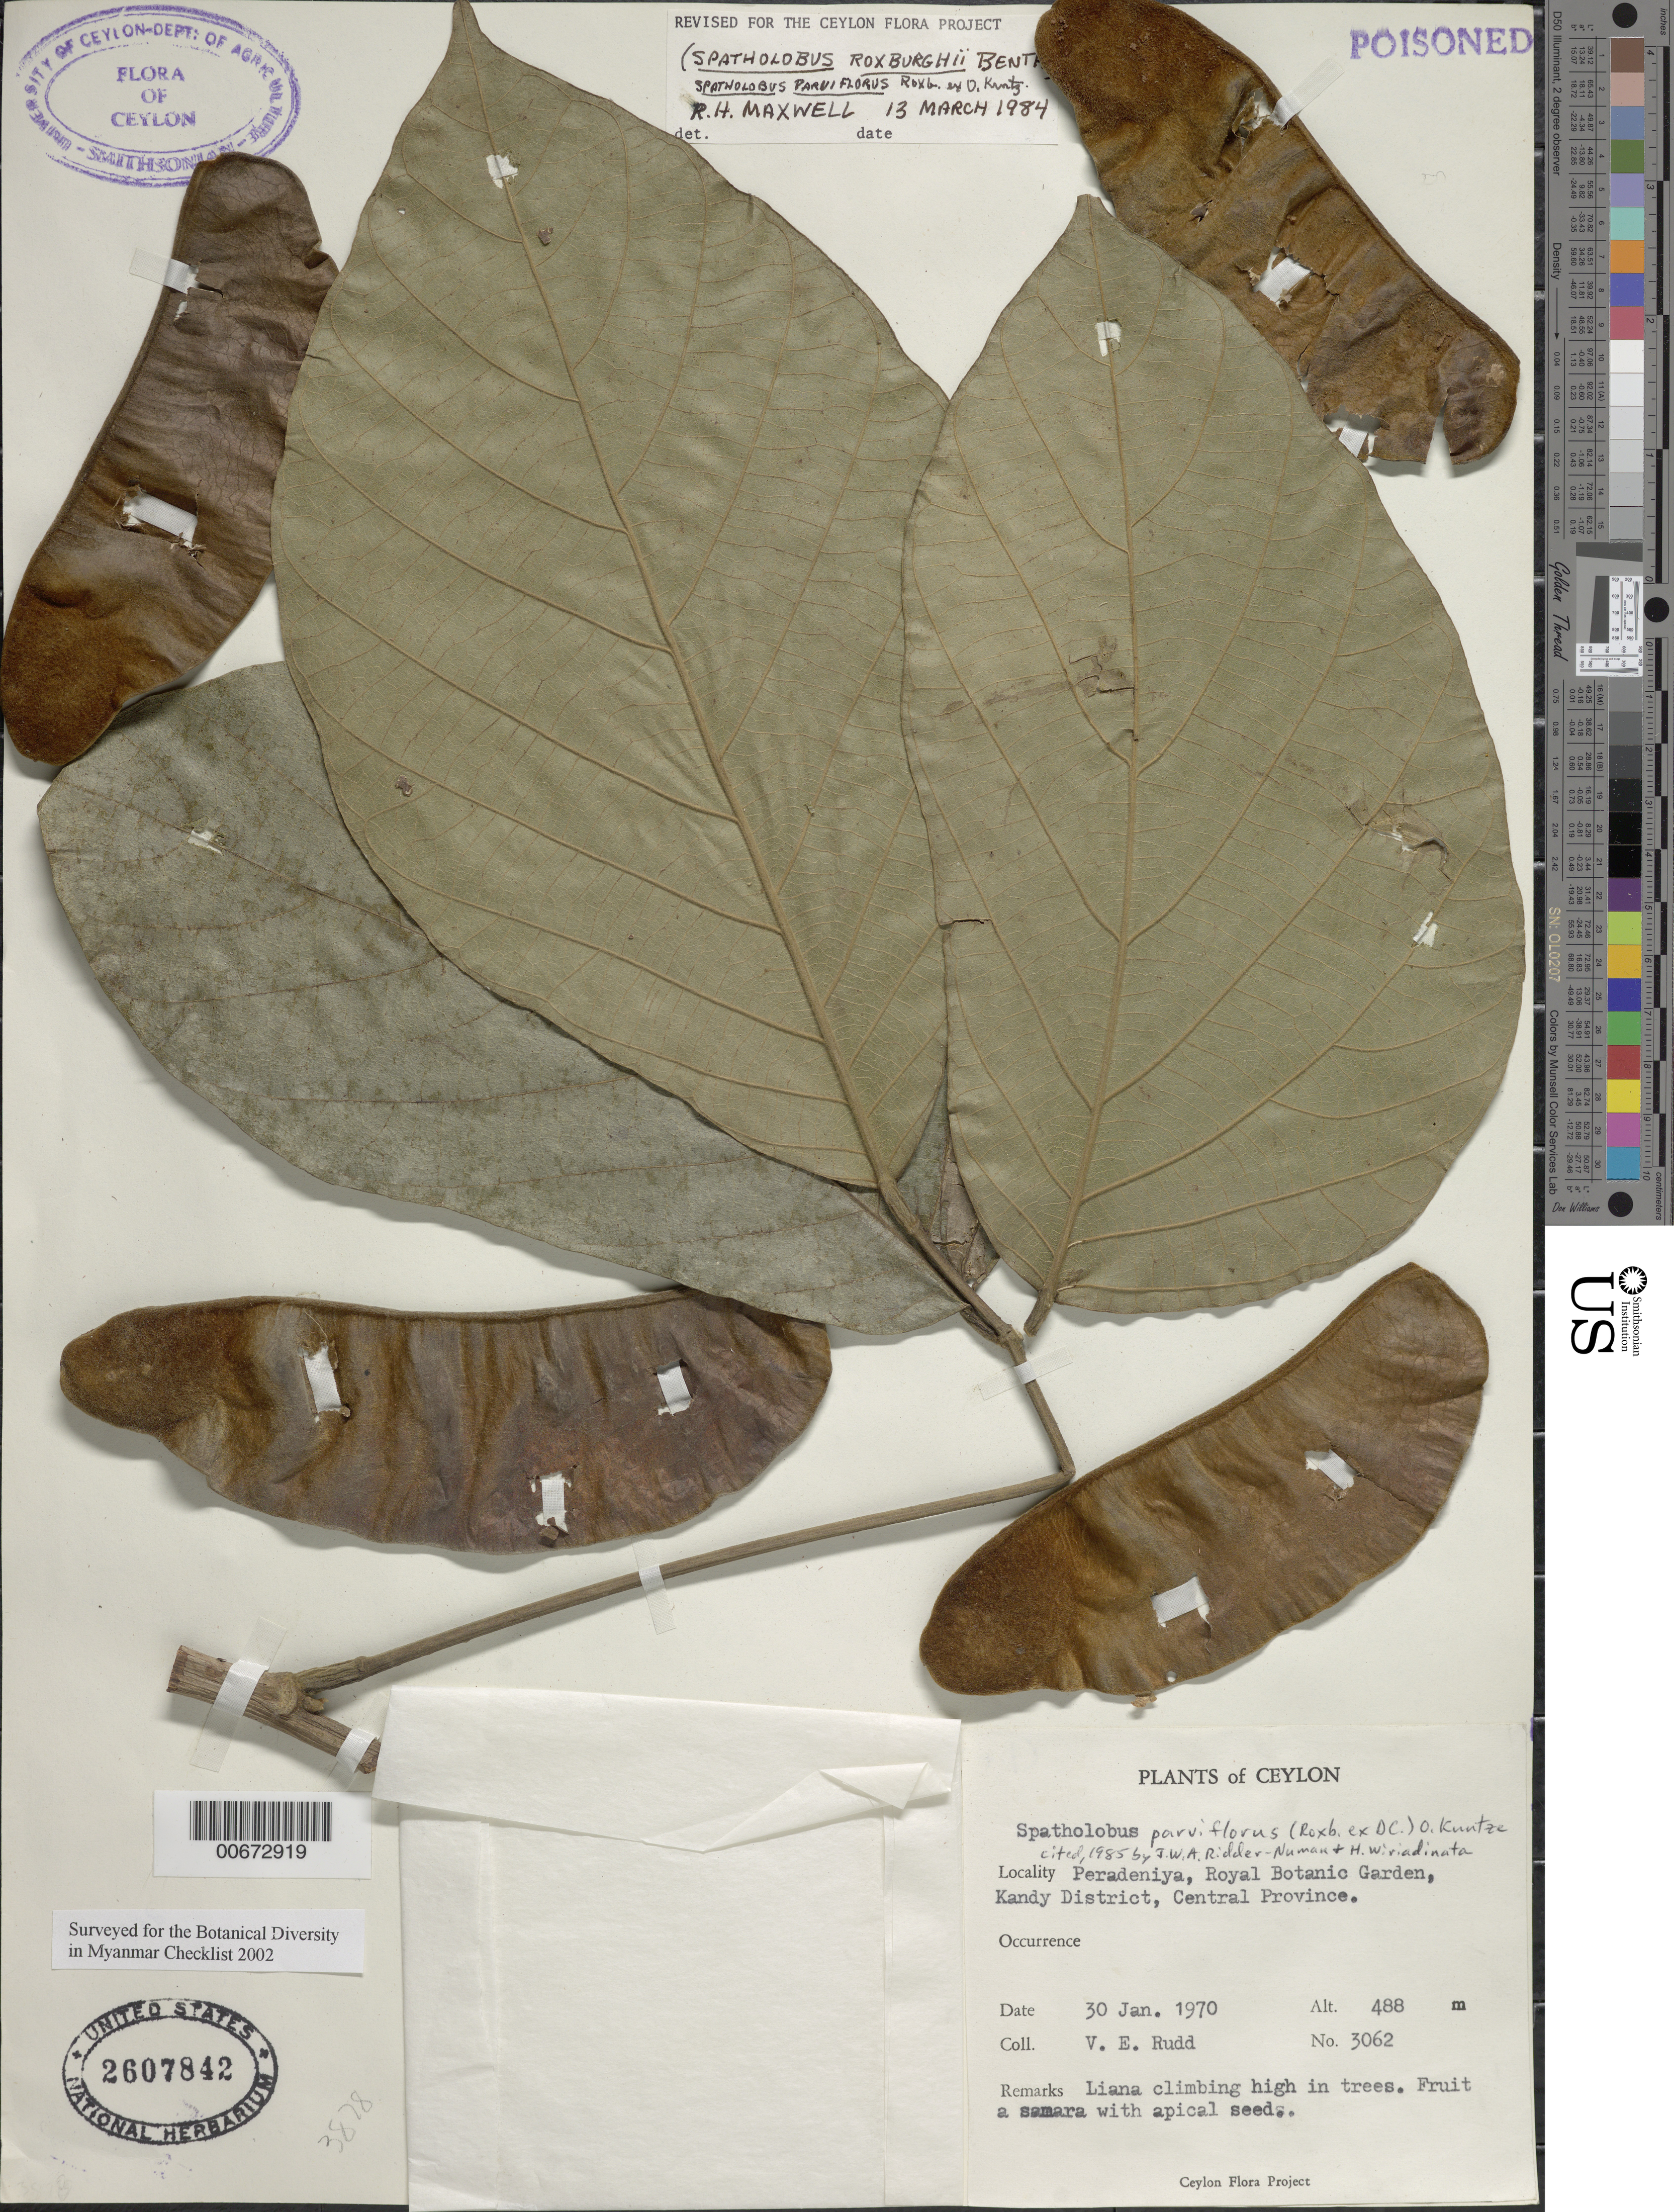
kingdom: Plantae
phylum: Tracheophyta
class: Magnoliopsida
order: Fabales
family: Fabaceae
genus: Spatholobus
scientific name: Spatholobus parviflorus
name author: (Roxb. ex G. Don) Kuntze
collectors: V. E. Rudd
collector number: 3062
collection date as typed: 30 Jan 1970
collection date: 1970-01-30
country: Sri Lanka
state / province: Central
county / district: Kandy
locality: Peradeniya, Royal Botanic Garden.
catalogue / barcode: US 2607842